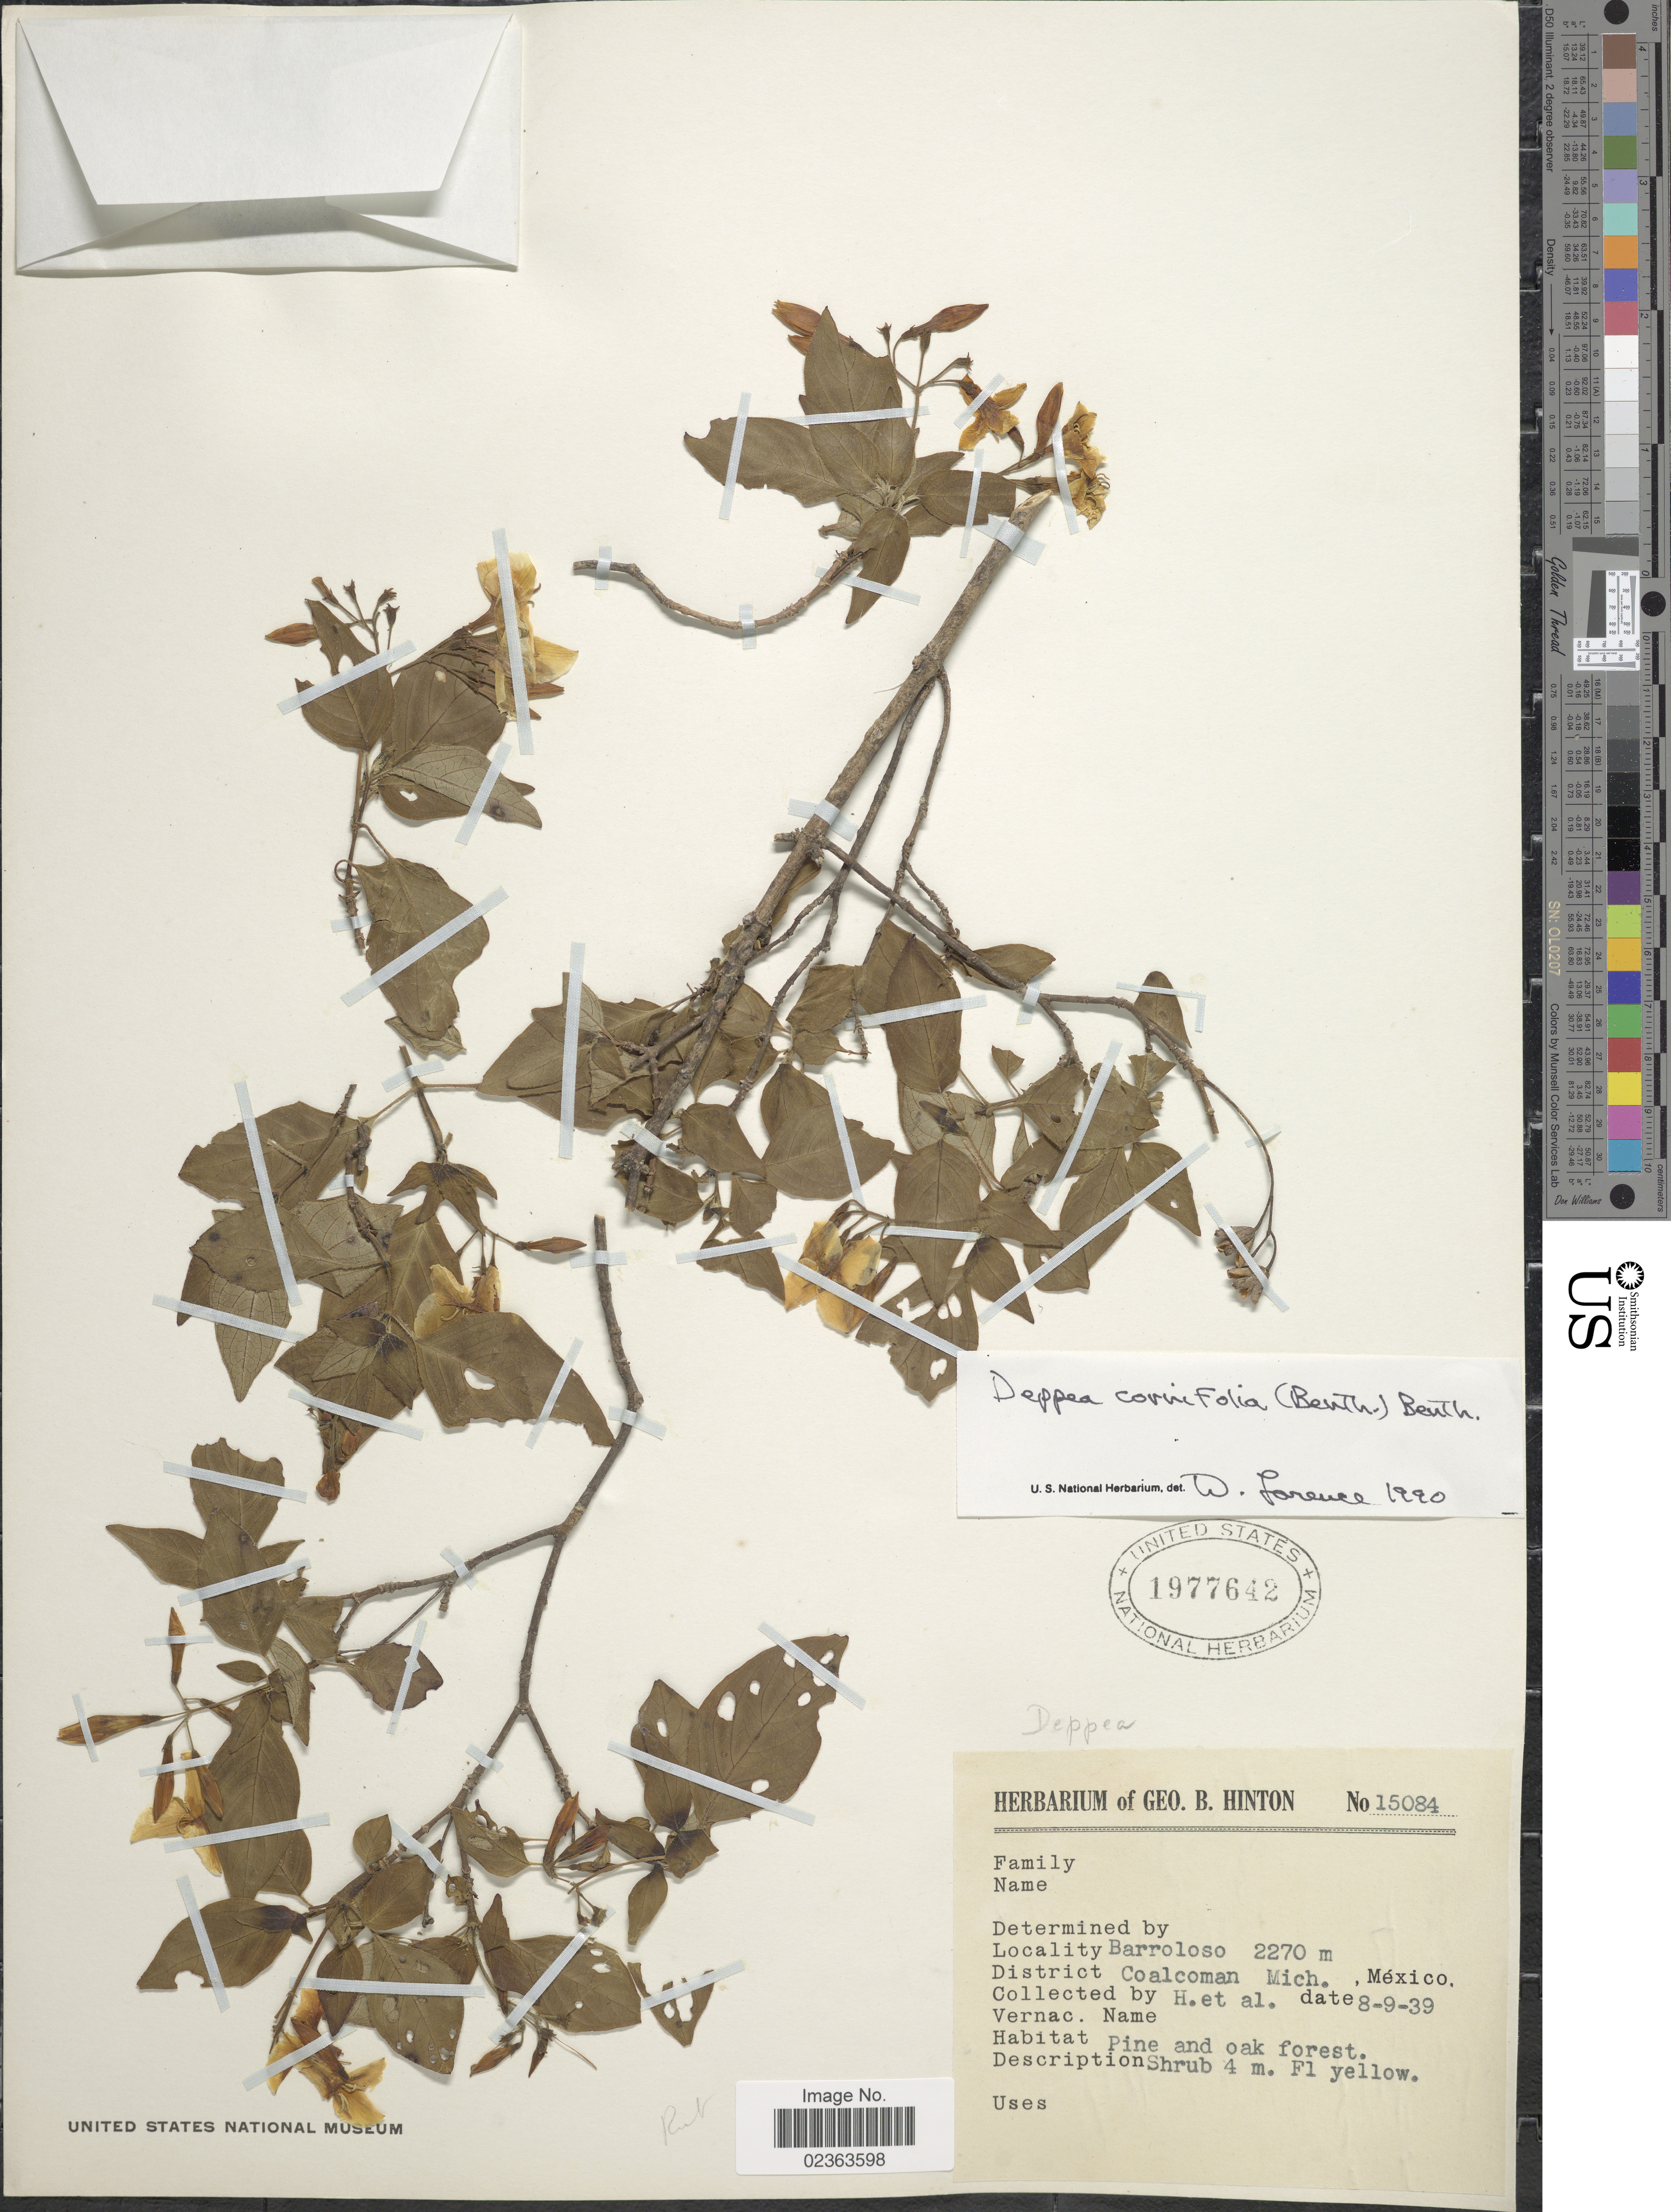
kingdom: Plantae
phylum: Tracheophyta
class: Magnoliopsida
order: Gentianales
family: Rubiaceae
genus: Deppea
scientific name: Deppea cornifolia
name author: (Benth.) Benth.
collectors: G. B. Hinton & et al.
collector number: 15084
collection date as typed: Transcribed d/m/y: 9/8/39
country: Mexico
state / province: Michoacán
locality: Barroloso, District Coalcoman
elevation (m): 2270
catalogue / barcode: US 1977642